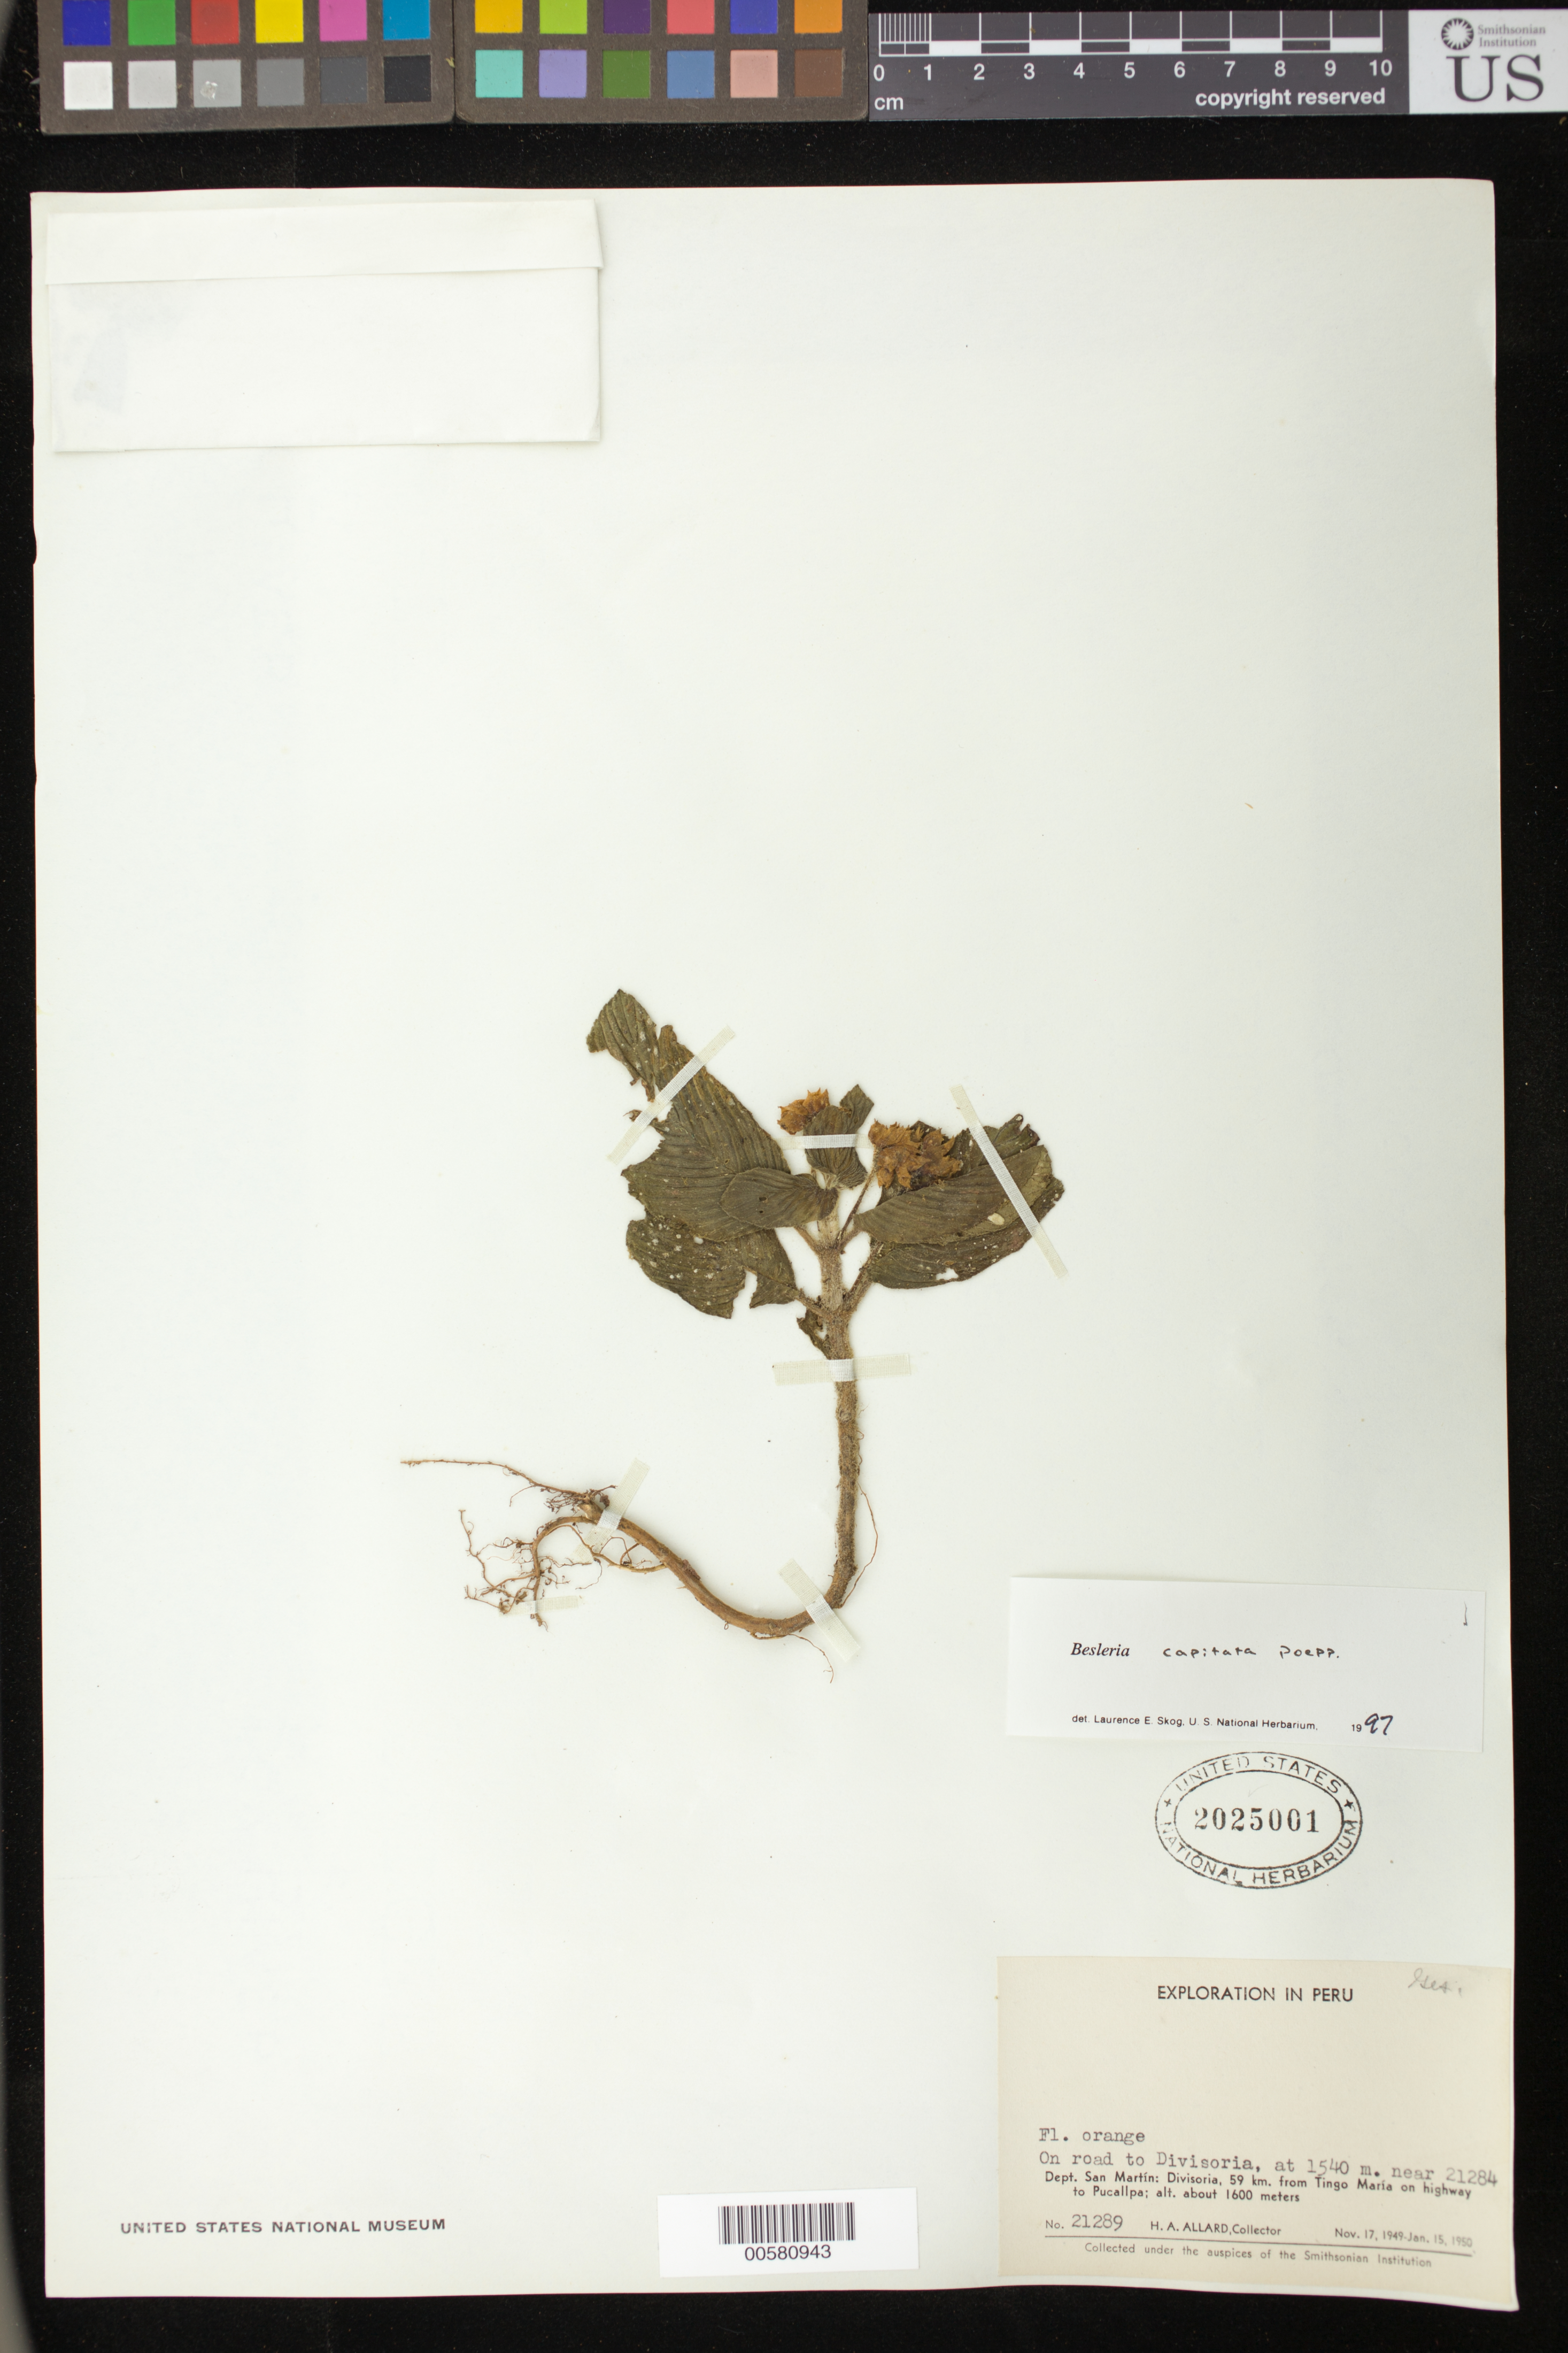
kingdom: Plantae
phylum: Tracheophyta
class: Magnoliopsida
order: Lamiales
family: Gesneriaceae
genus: Besleria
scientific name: Besleria capitata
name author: Poepp.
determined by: Skog, Laurence E.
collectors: H. A. Allard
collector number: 21289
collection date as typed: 1949-50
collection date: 1949/1950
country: Peru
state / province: San Martín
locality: Divisoria, 59 km from Tingo María on highway to Pucallpa; on road to Divisoria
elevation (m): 1540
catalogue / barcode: US 2025001